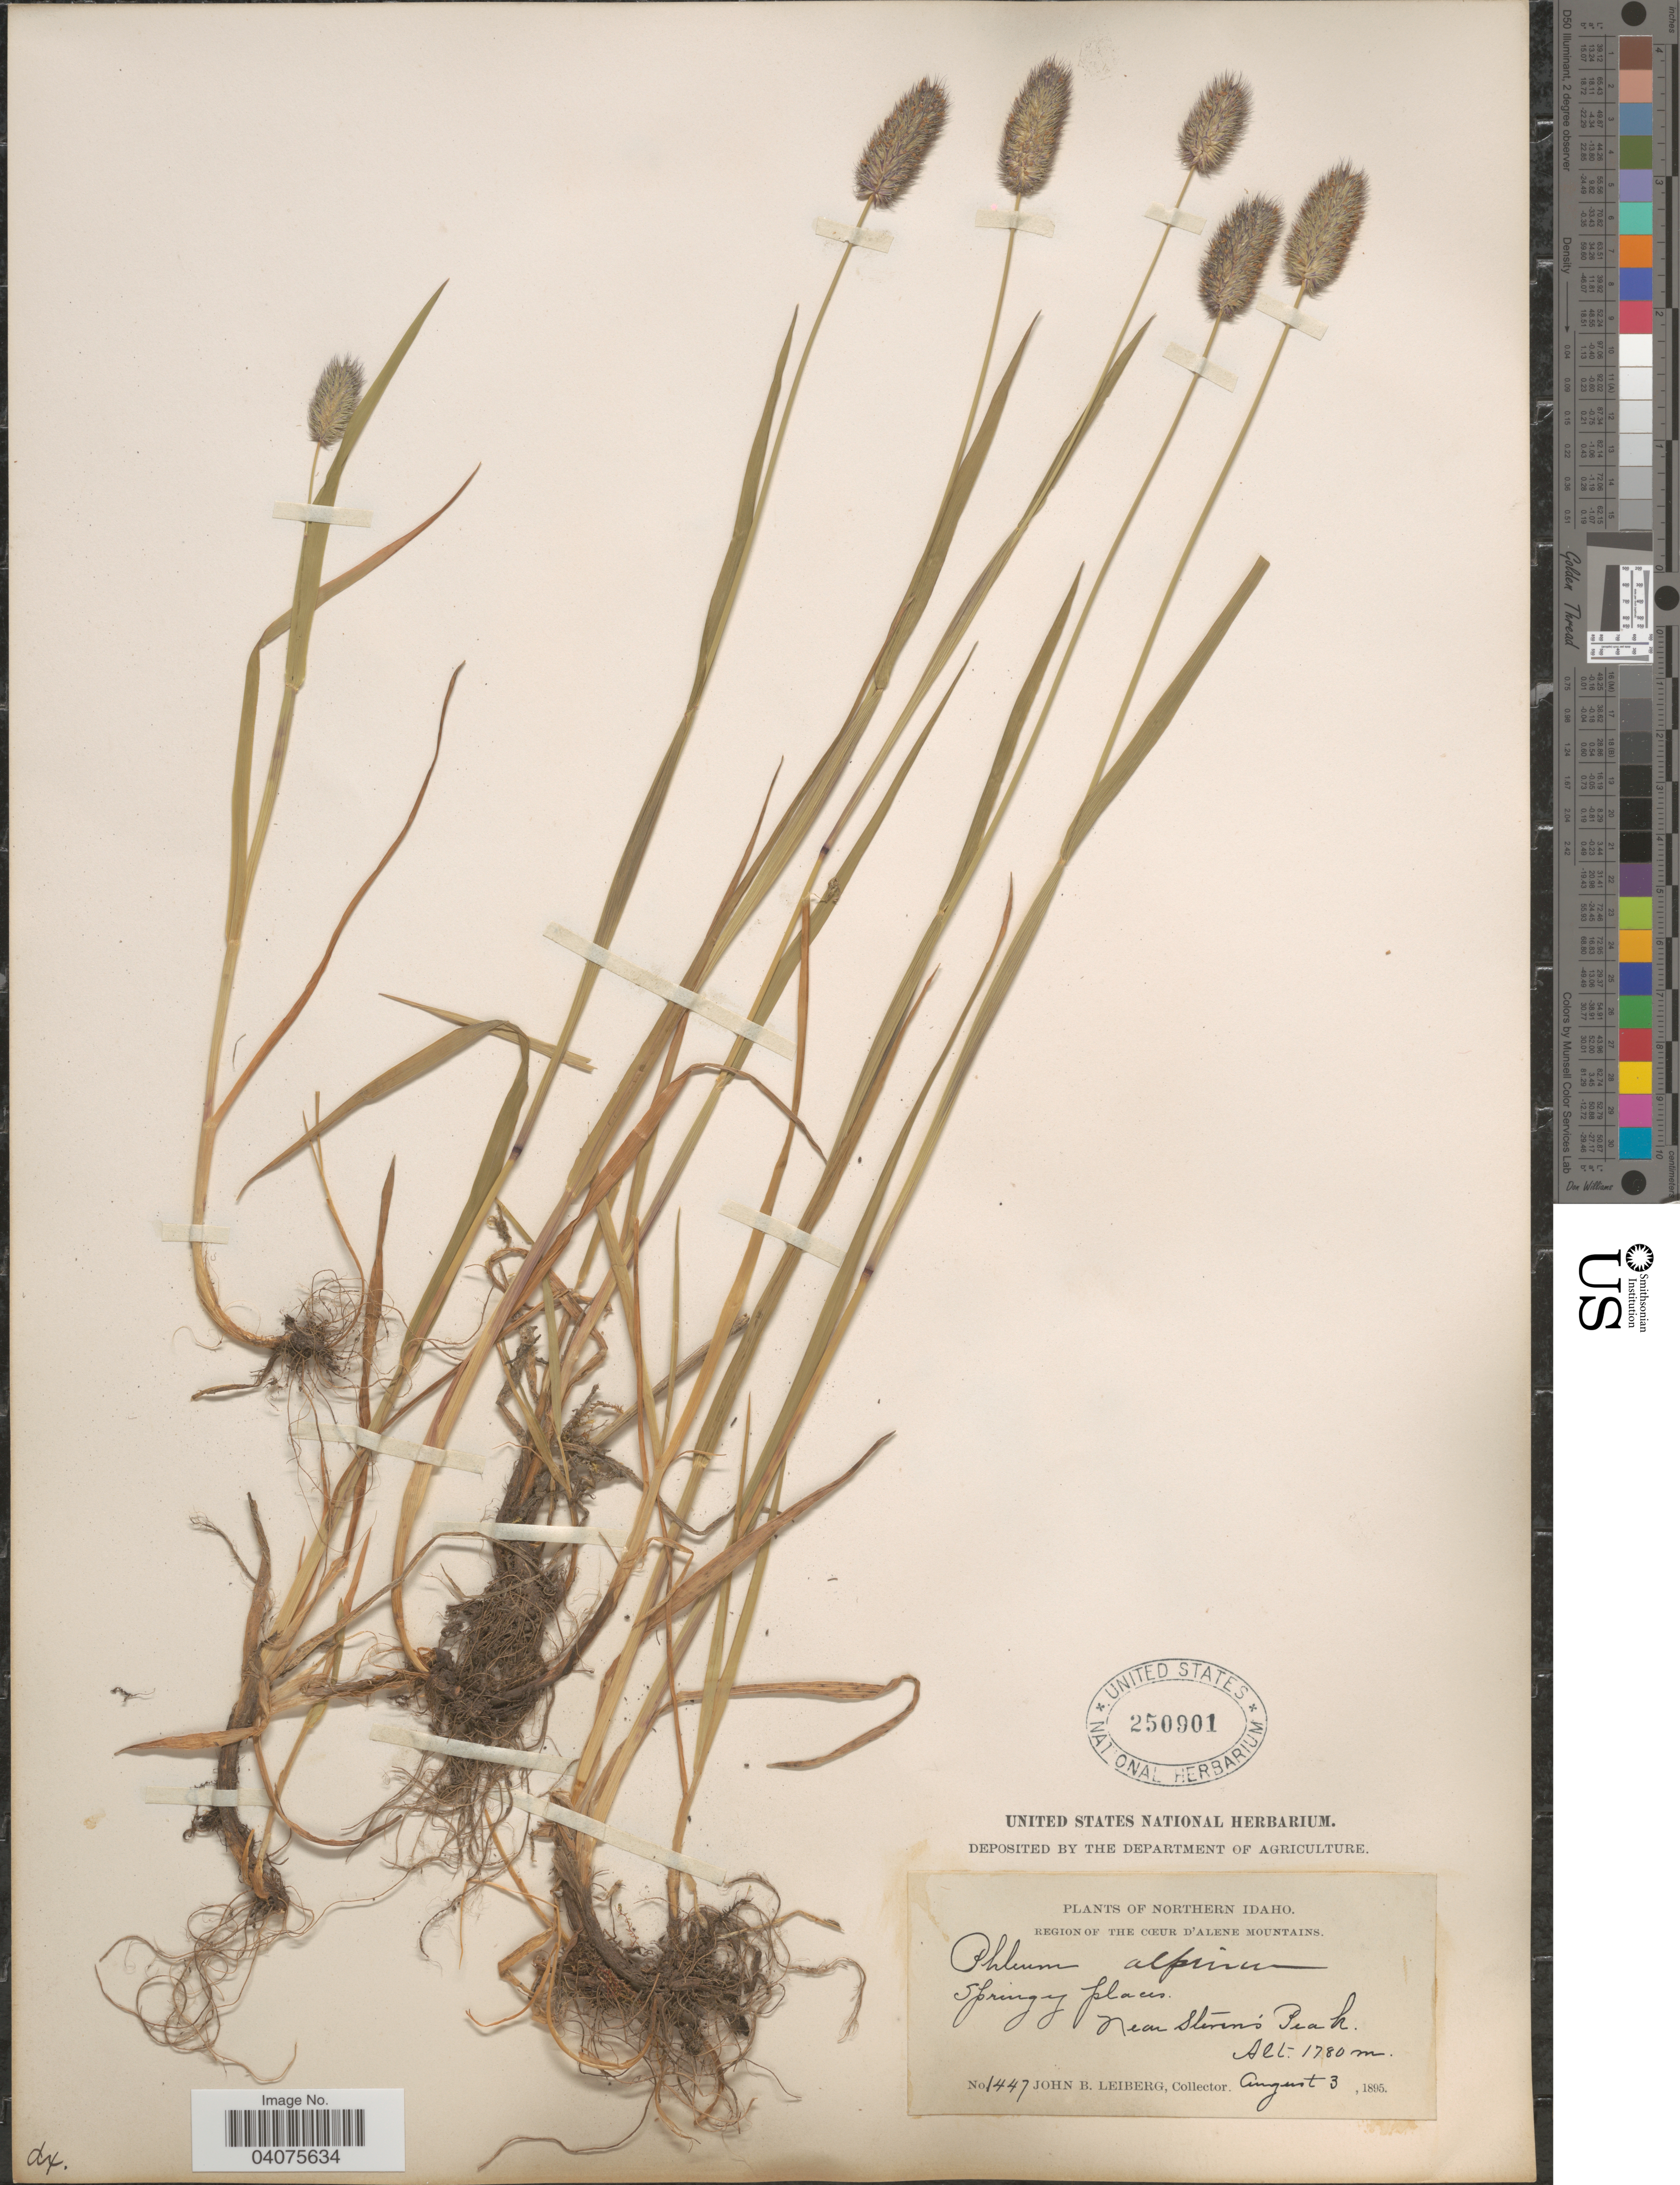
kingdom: Plantae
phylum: Tracheophyta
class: Liliopsida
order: Poales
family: Poaceae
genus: Phleum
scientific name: Phleum alpinum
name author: L.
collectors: J. B. Leiberg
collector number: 1447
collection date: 1895-08-03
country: United States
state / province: Idaho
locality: Northern Idaho. Region of the Cœur d'Alene Mountains. Near Steven's Peak.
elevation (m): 1780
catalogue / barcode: US 250901